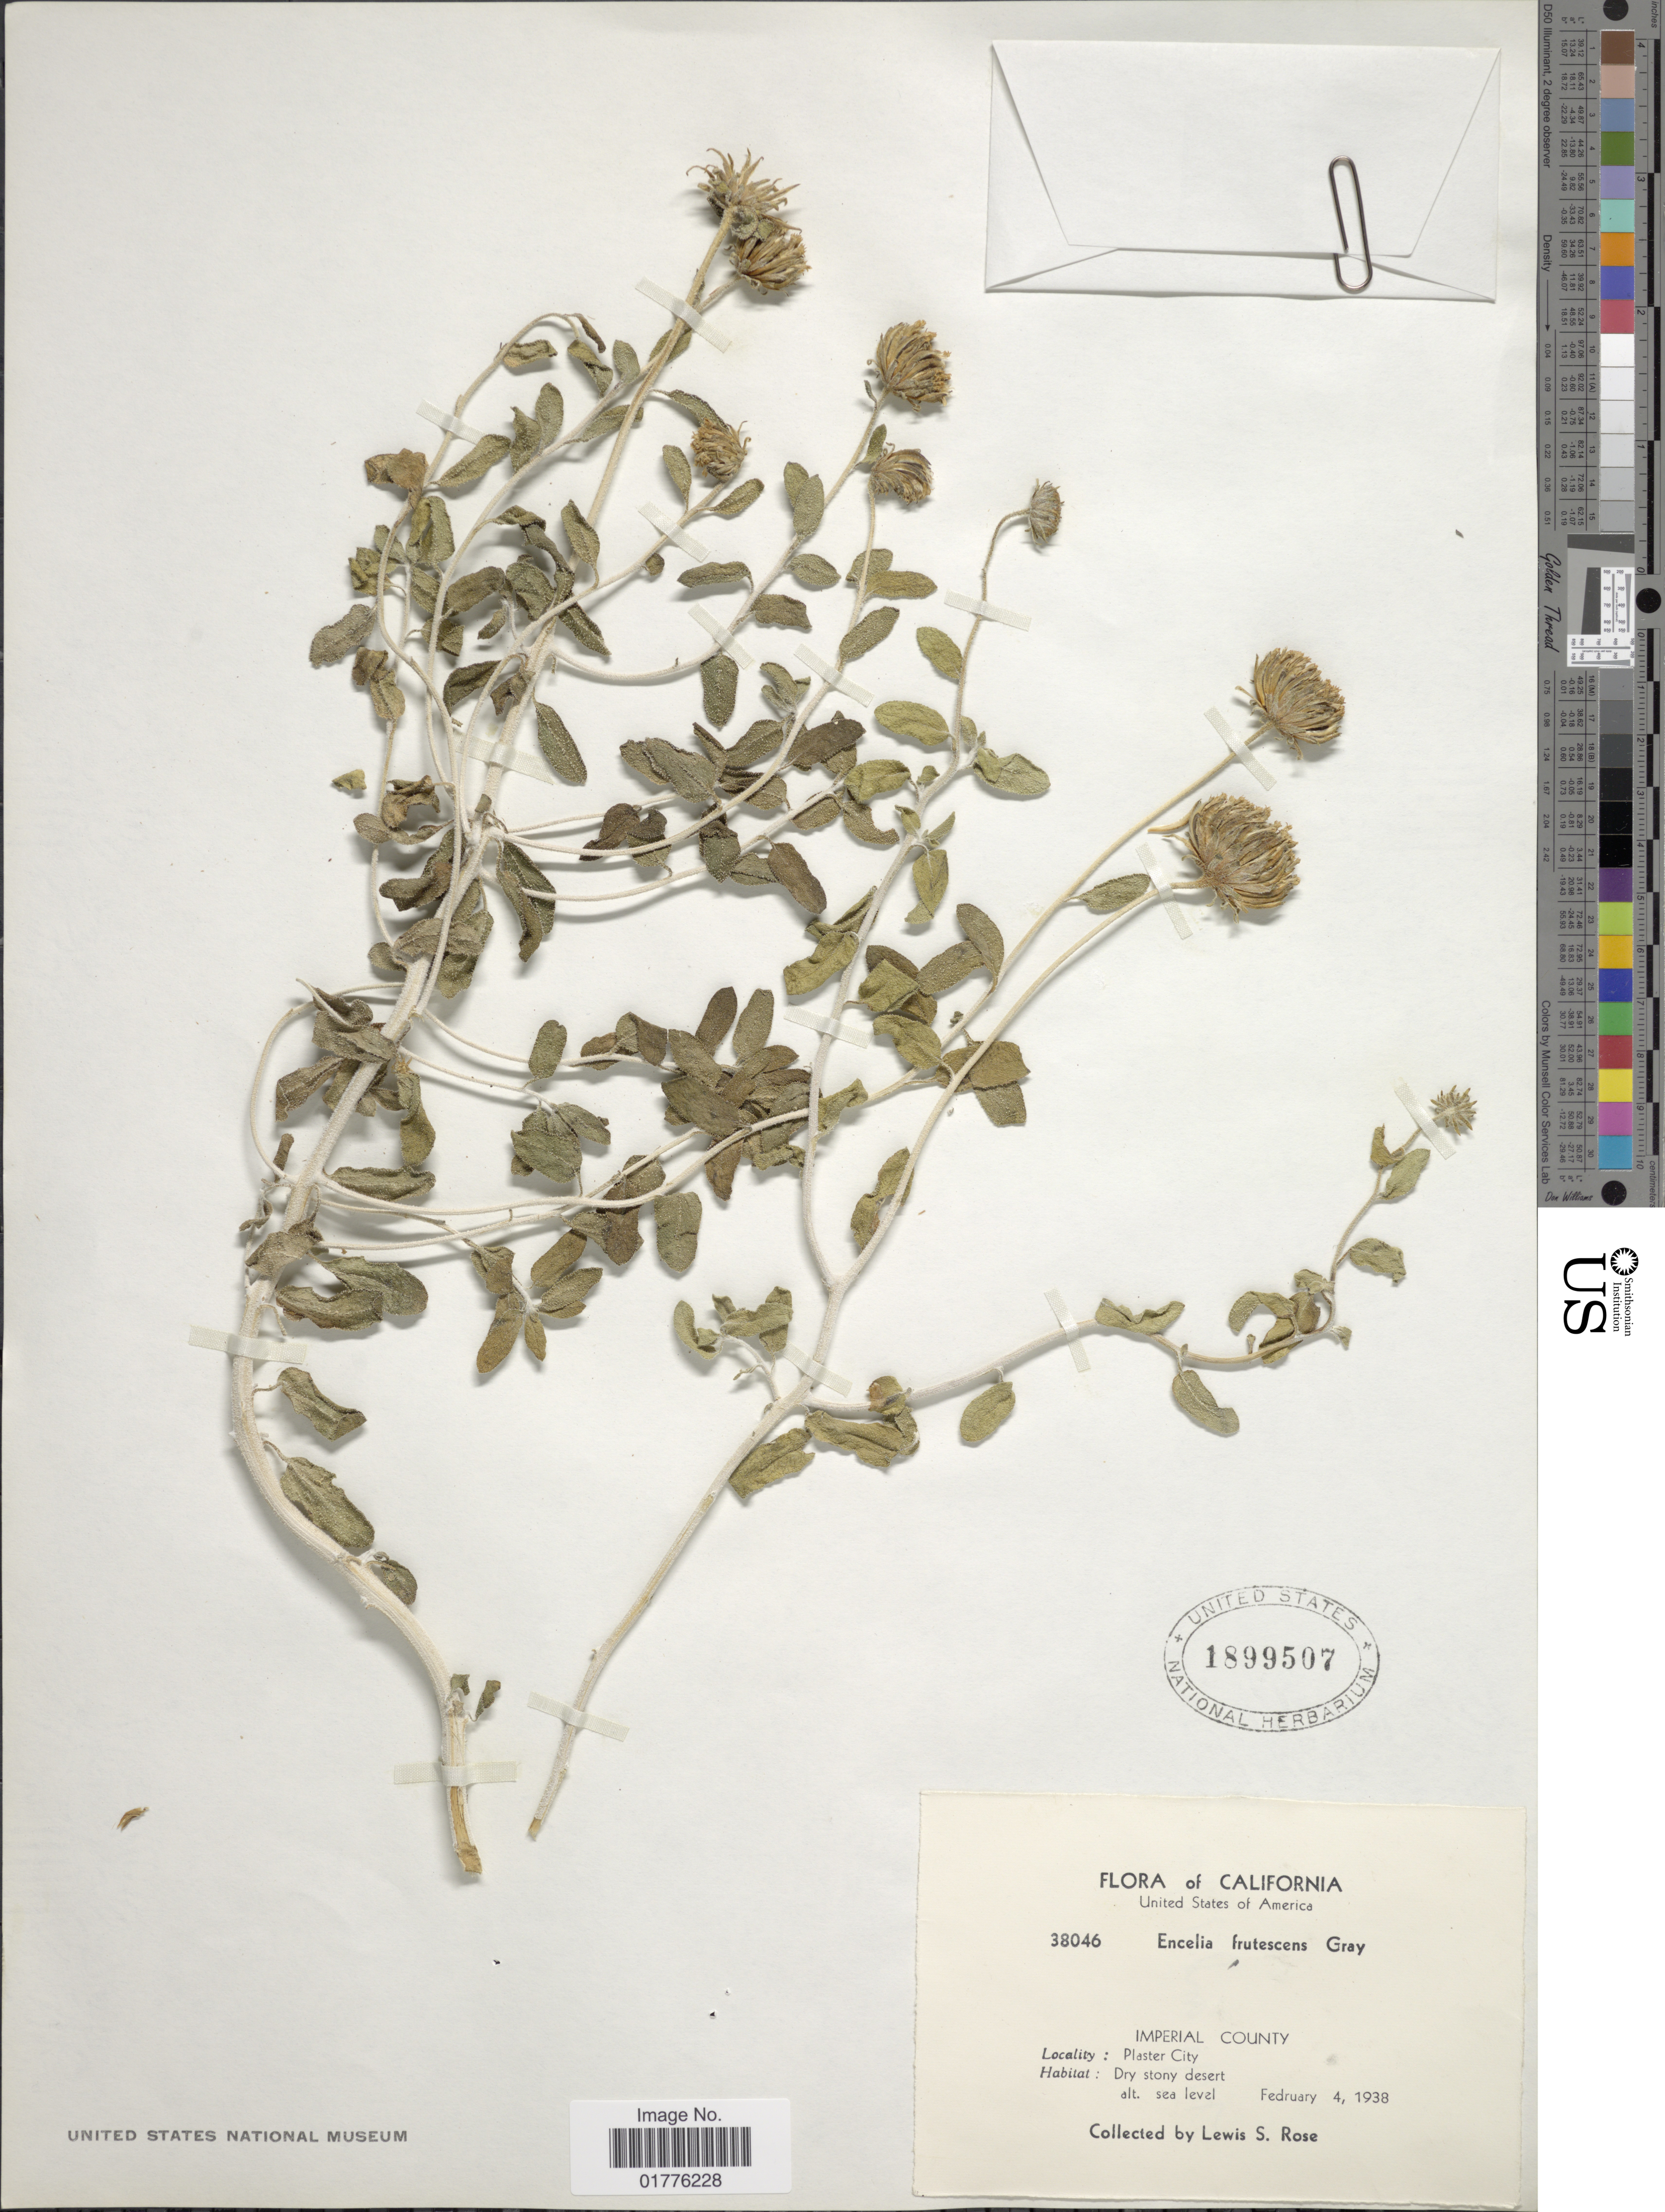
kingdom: Plantae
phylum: Tracheophyta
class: Magnoliopsida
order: Asterales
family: Asteraceae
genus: Encelia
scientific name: Encelia frutescens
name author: (A. Gray) A. Gray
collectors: L. S. Rose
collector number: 38046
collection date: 1938-02-04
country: United States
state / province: California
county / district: Imperial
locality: Imperial County, Plaster City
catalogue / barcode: US 1899507